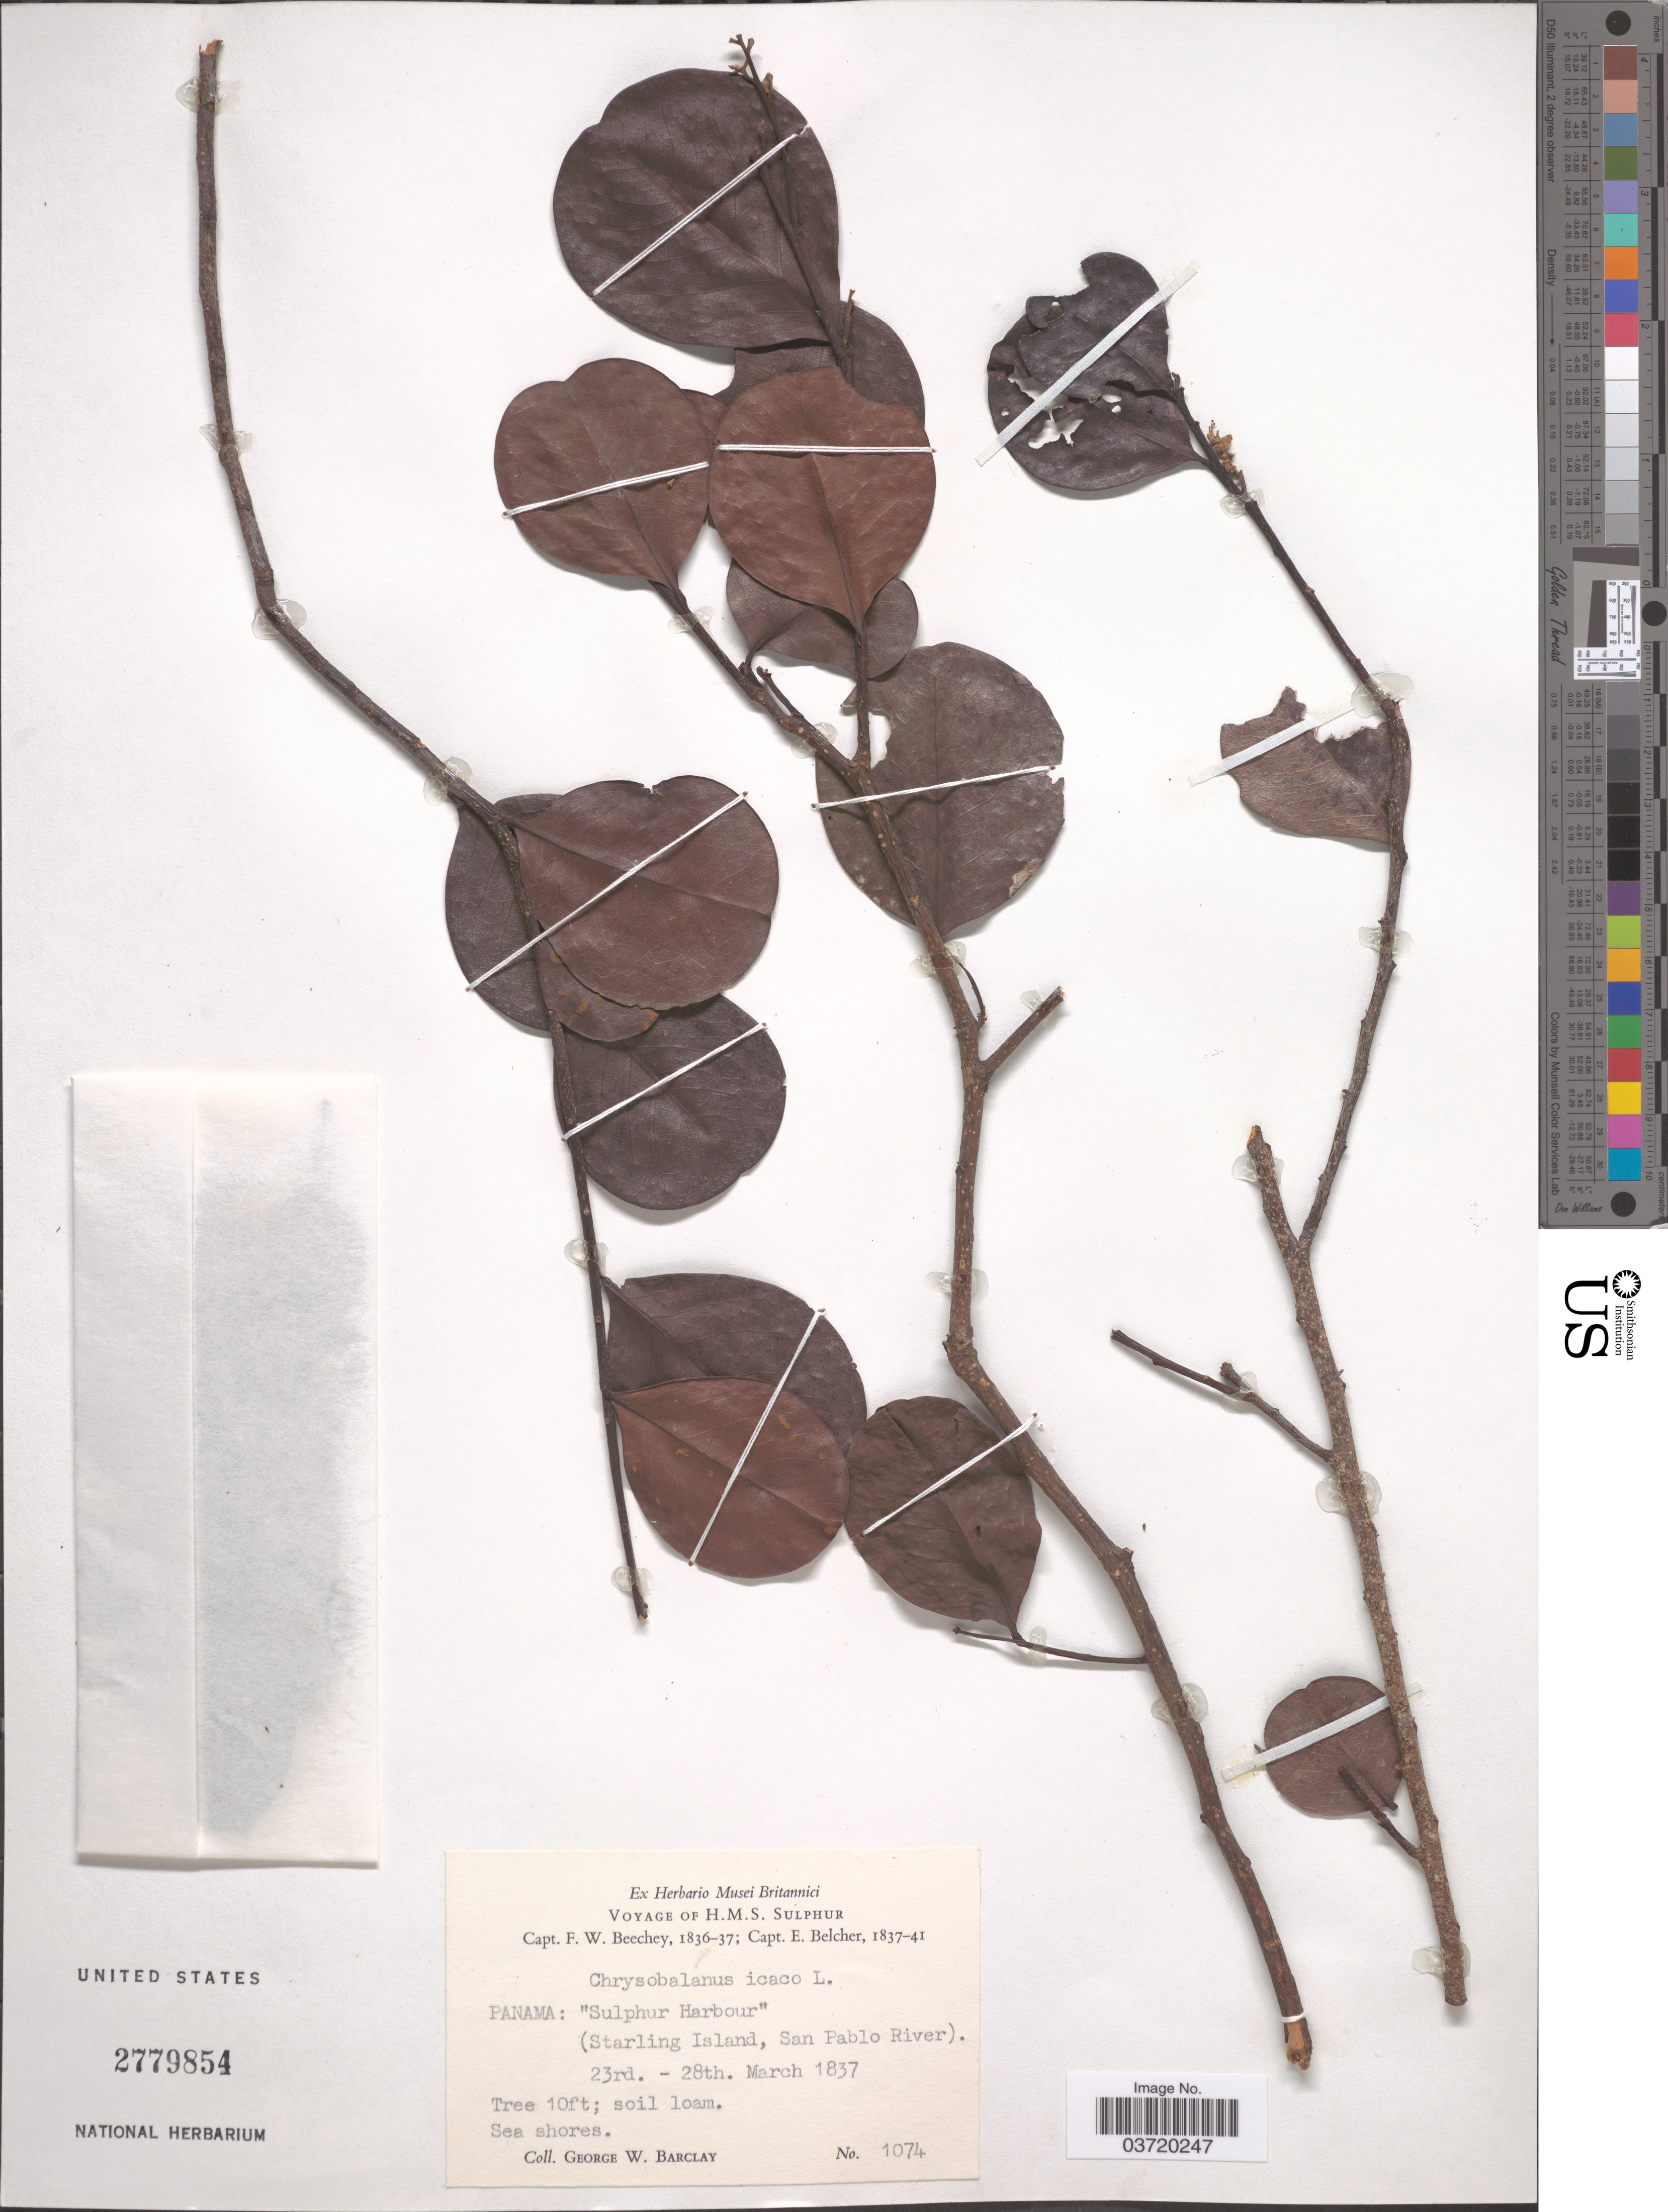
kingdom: Plantae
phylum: Tracheophyta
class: Magnoliopsida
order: Malpighiales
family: Chrysobalanaceae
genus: Chrysobalanus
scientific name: Chrysobalanus icaco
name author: L.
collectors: G. W. Barclay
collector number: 1074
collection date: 1837-03-23/1837-03-28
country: Panama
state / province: Panamá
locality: Sulphur Harbour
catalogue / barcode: US 2779854